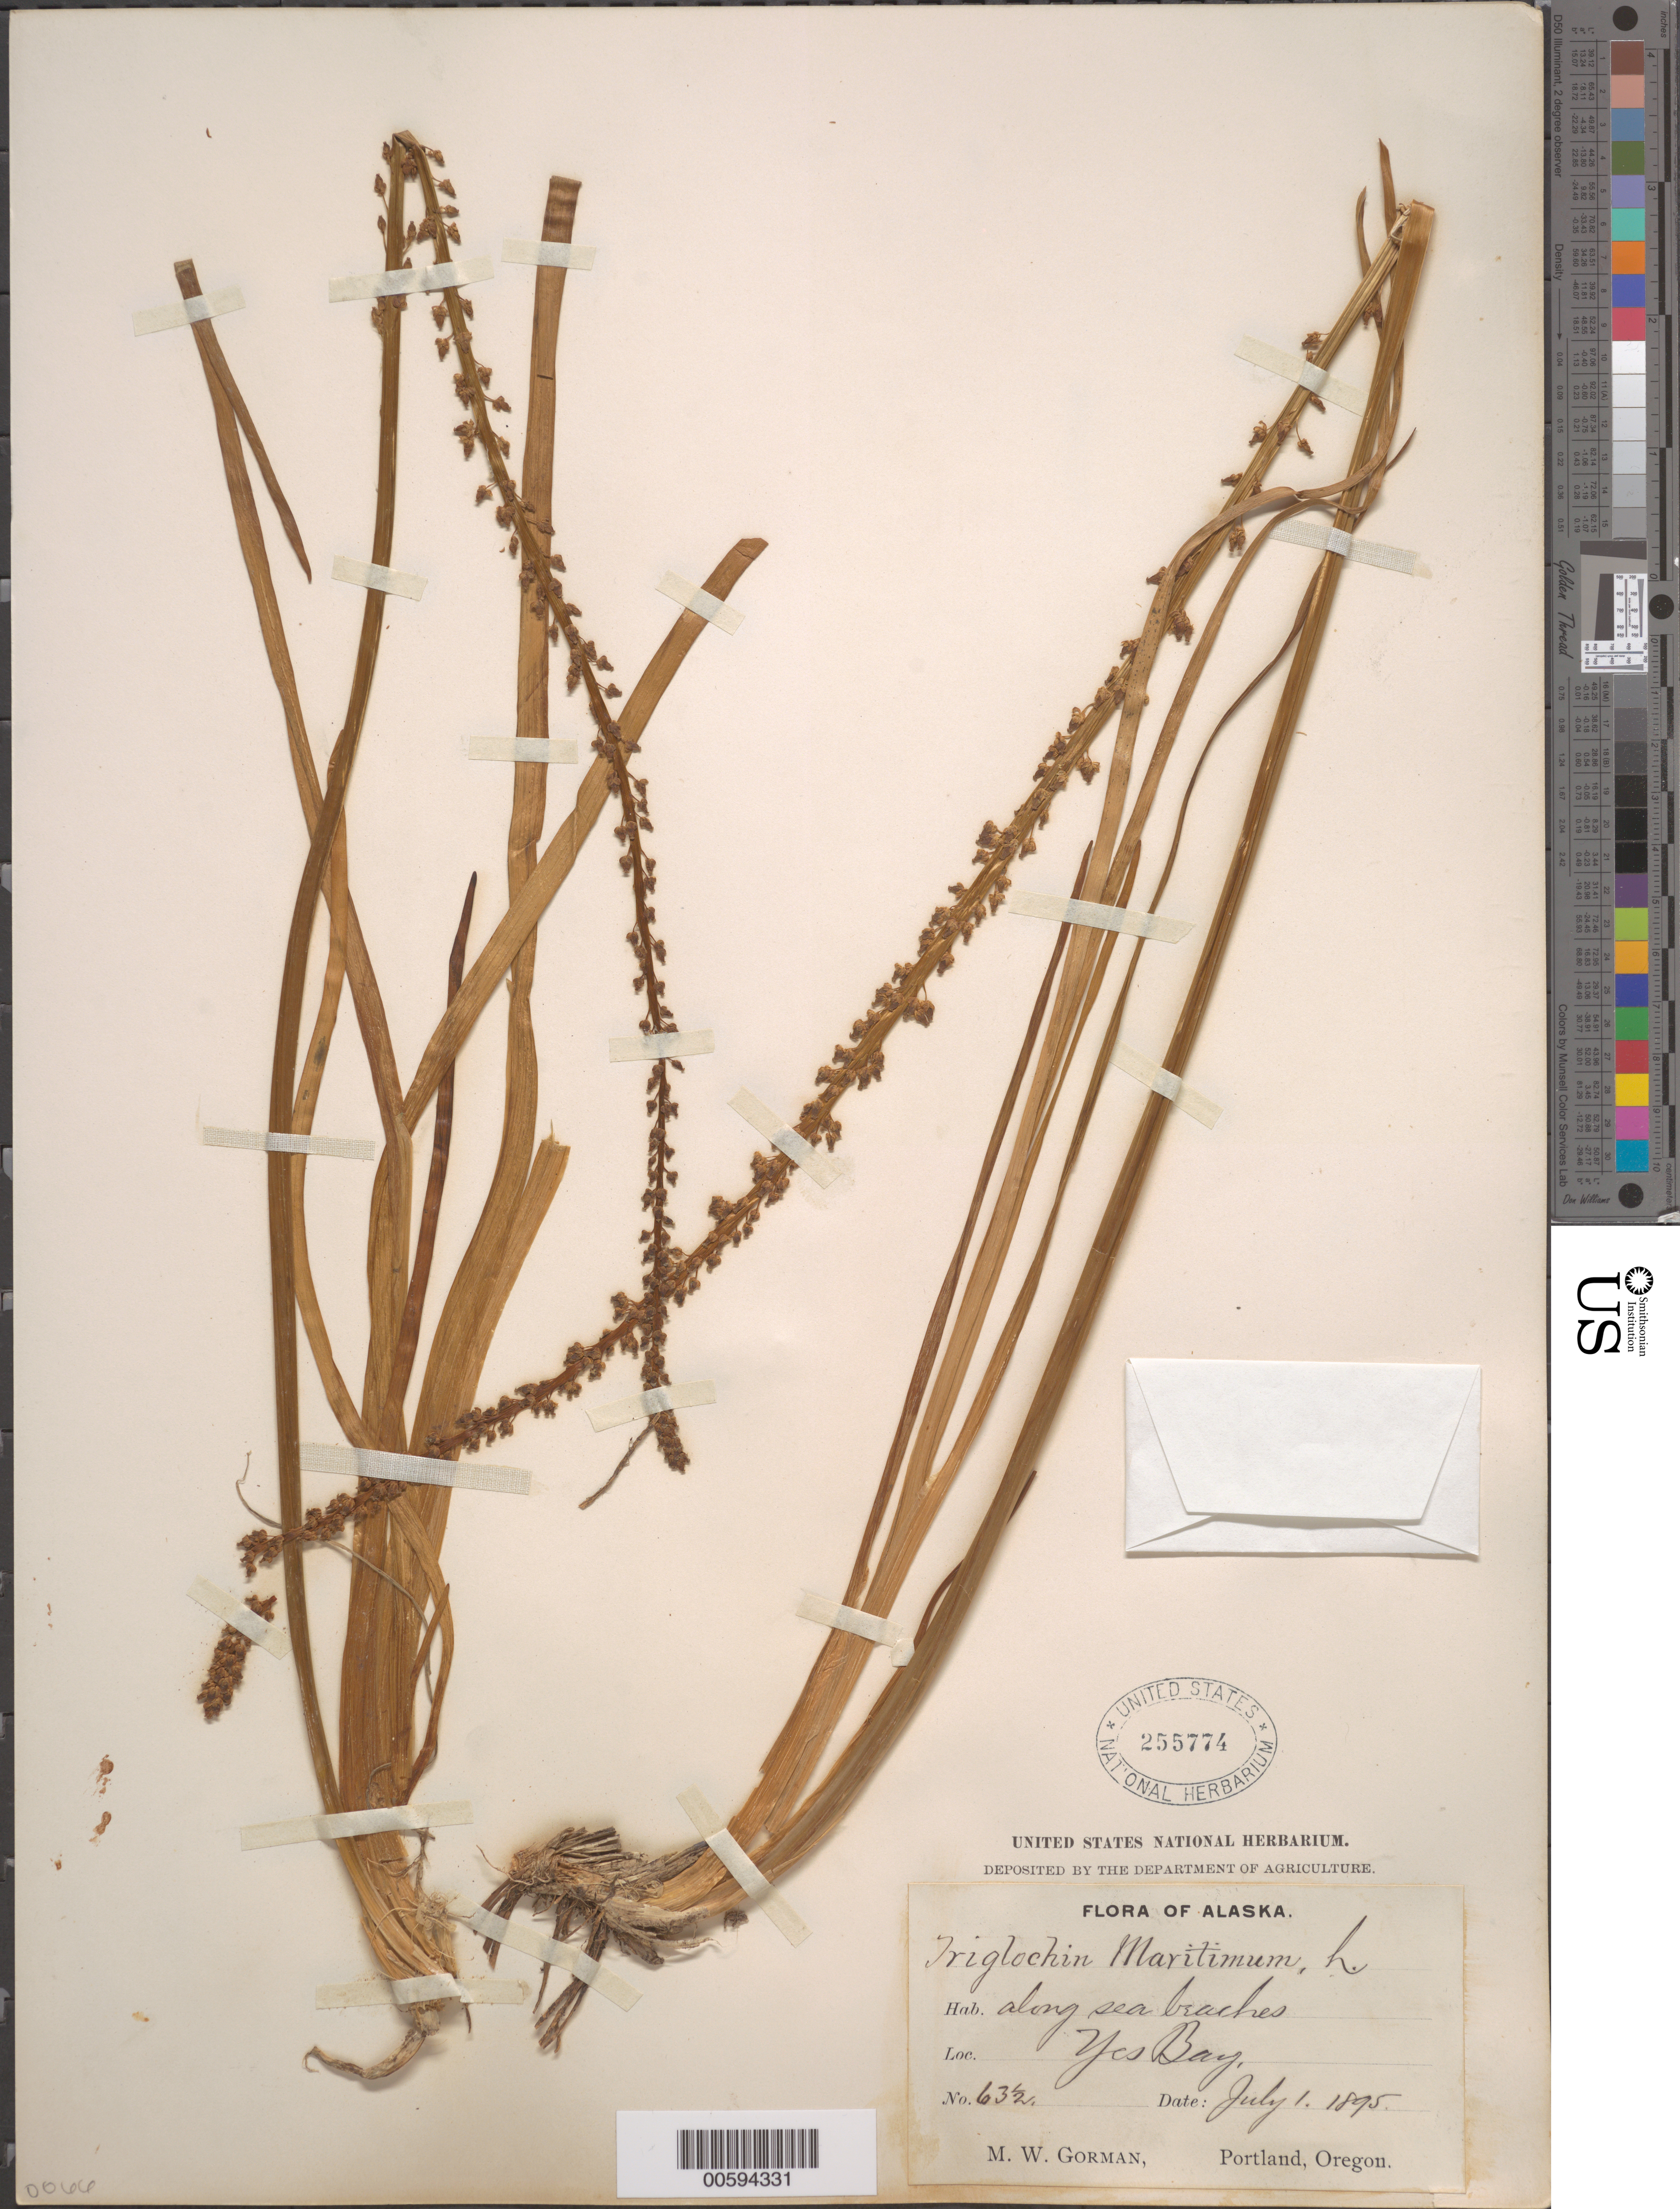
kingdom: Plantae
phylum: Tracheophyta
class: Liliopsida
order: Alismatales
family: Juncaginaceae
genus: Triglochin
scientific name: Triglochin maritima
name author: L.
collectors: M. W. Gorman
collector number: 63 1/2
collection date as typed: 01 Jul 1895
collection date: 1895-07-01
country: United States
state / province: Alaska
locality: Yes Bay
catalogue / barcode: US 255774